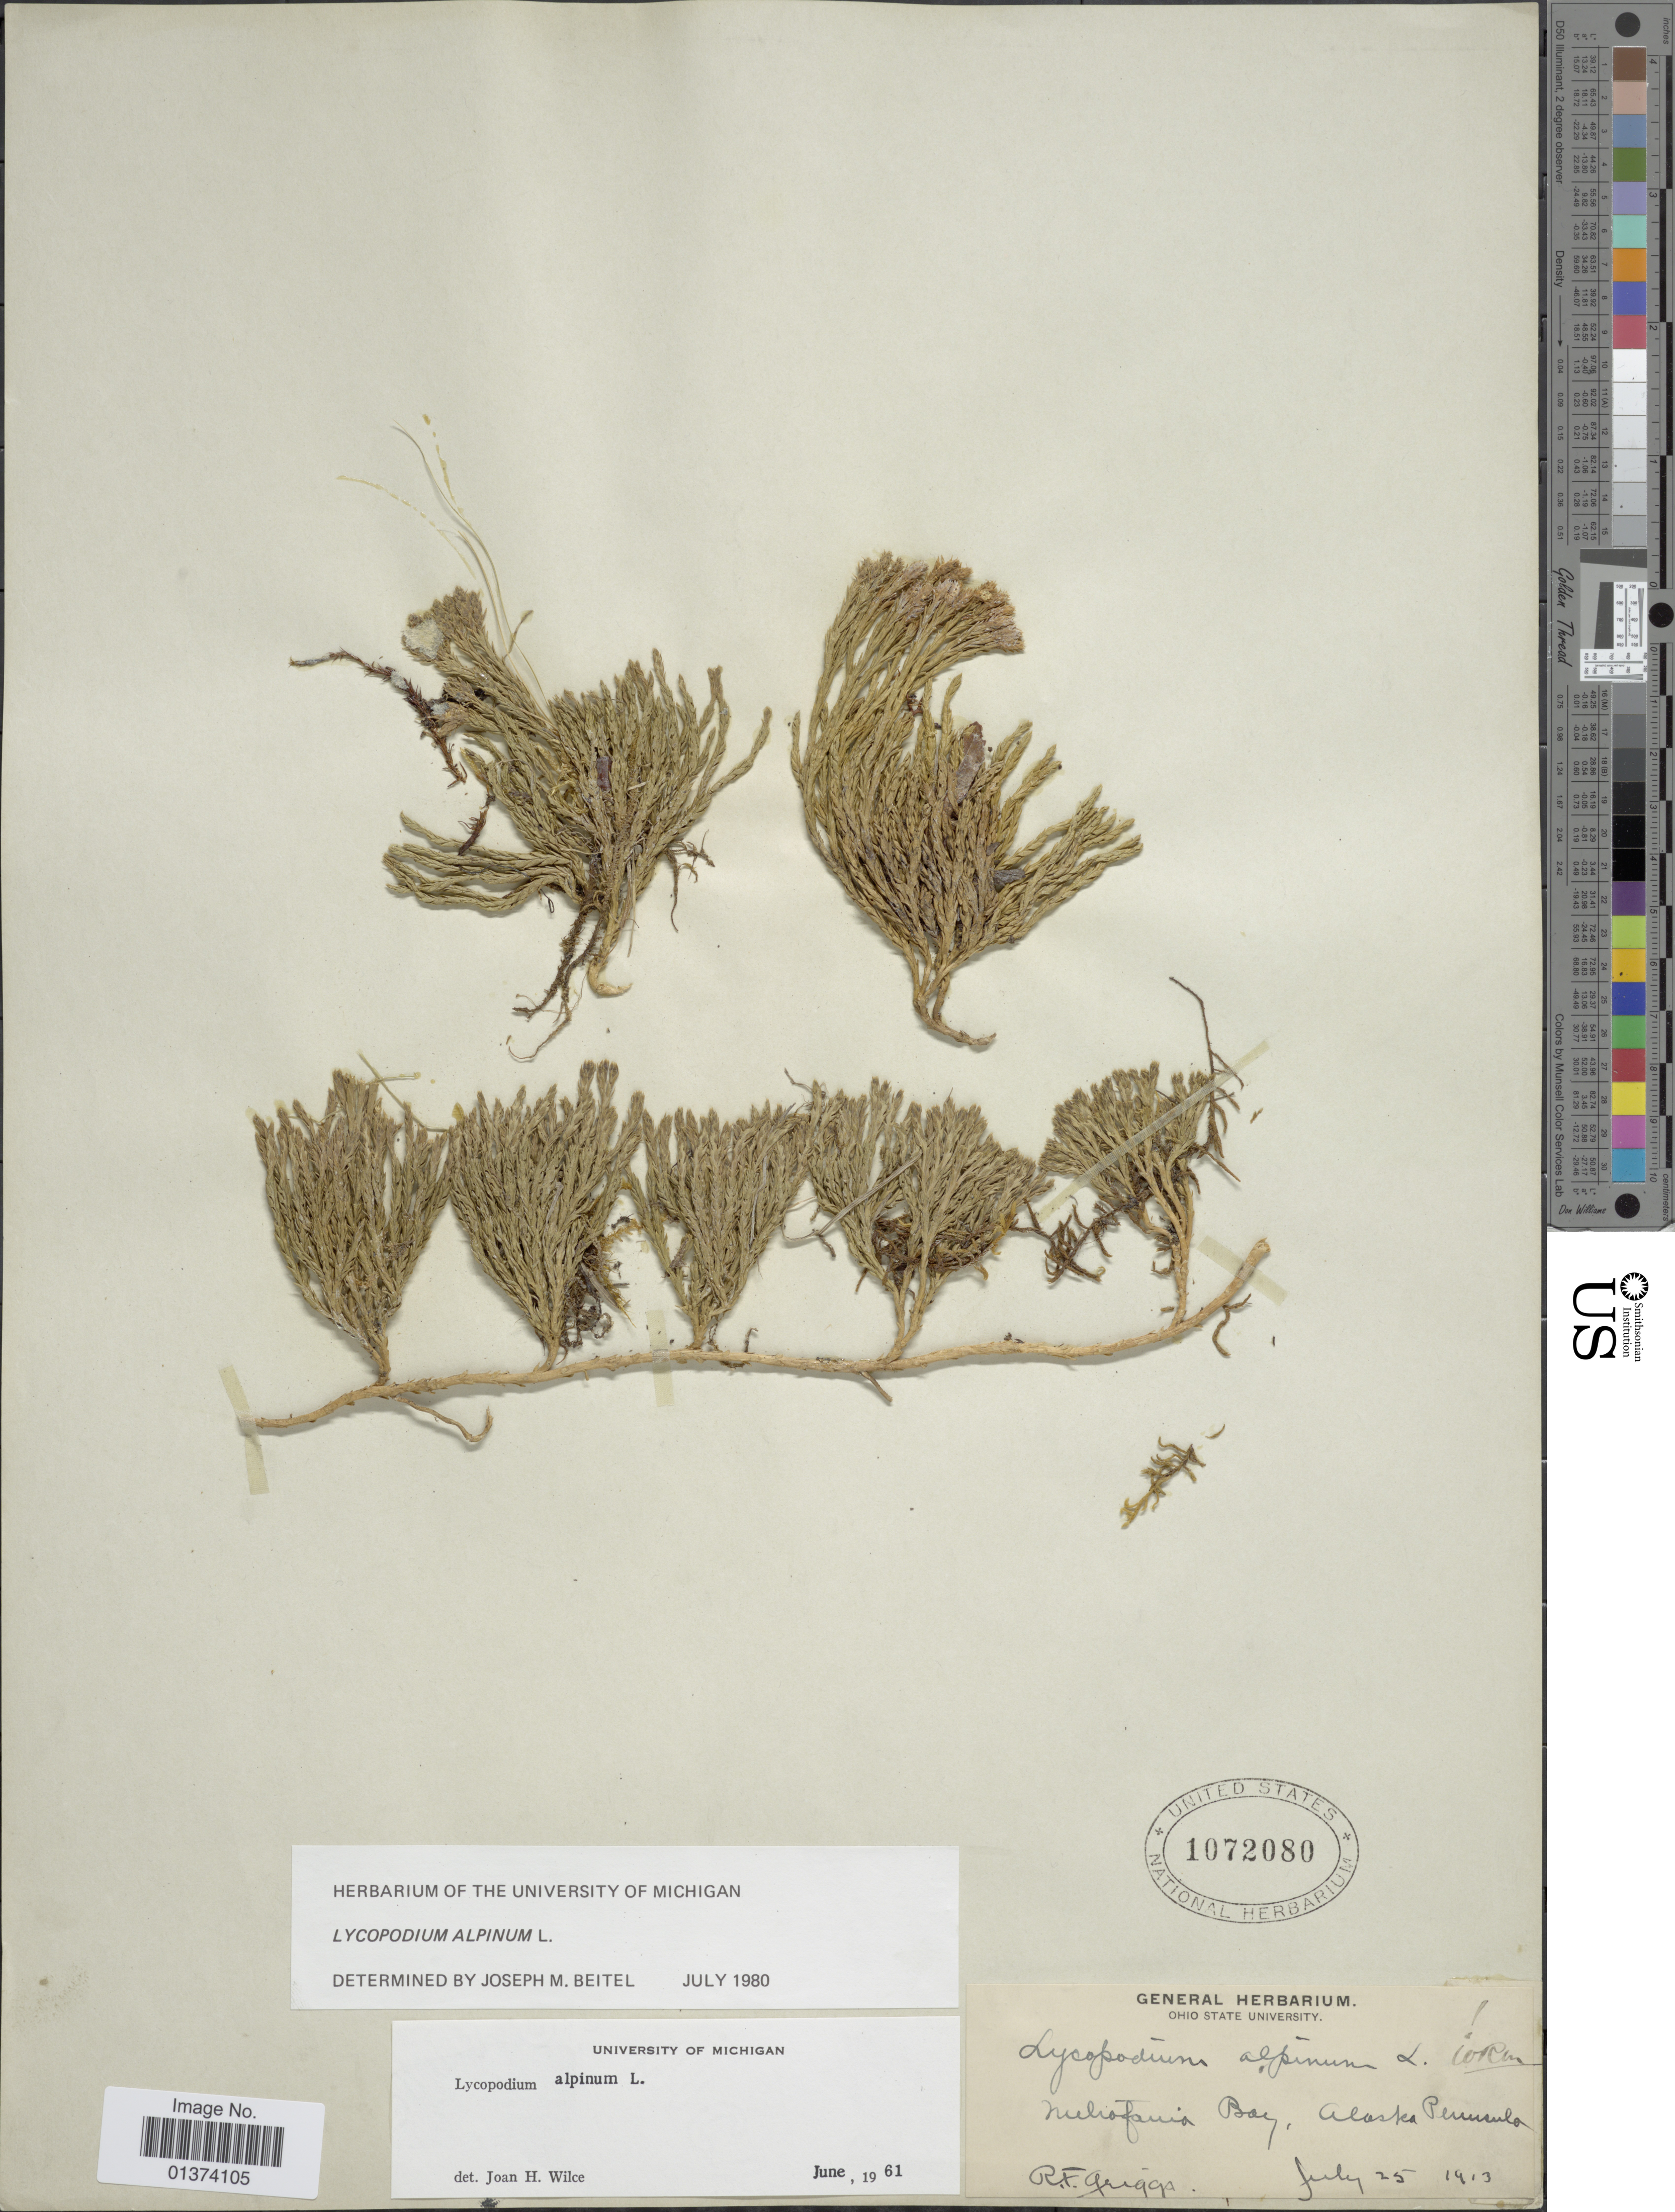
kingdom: Plantae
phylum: Tracheophyta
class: Lycopodiopsida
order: Lycopodiales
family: Lycopodiaceae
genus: Diphasiastrum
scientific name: Diphasiastrum alpinum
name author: (L.) Holub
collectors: R. F. Griggs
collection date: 1913-07-25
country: United States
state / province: Alaska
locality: Mitrofania Bay, Alaska Peninsula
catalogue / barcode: US 1072080